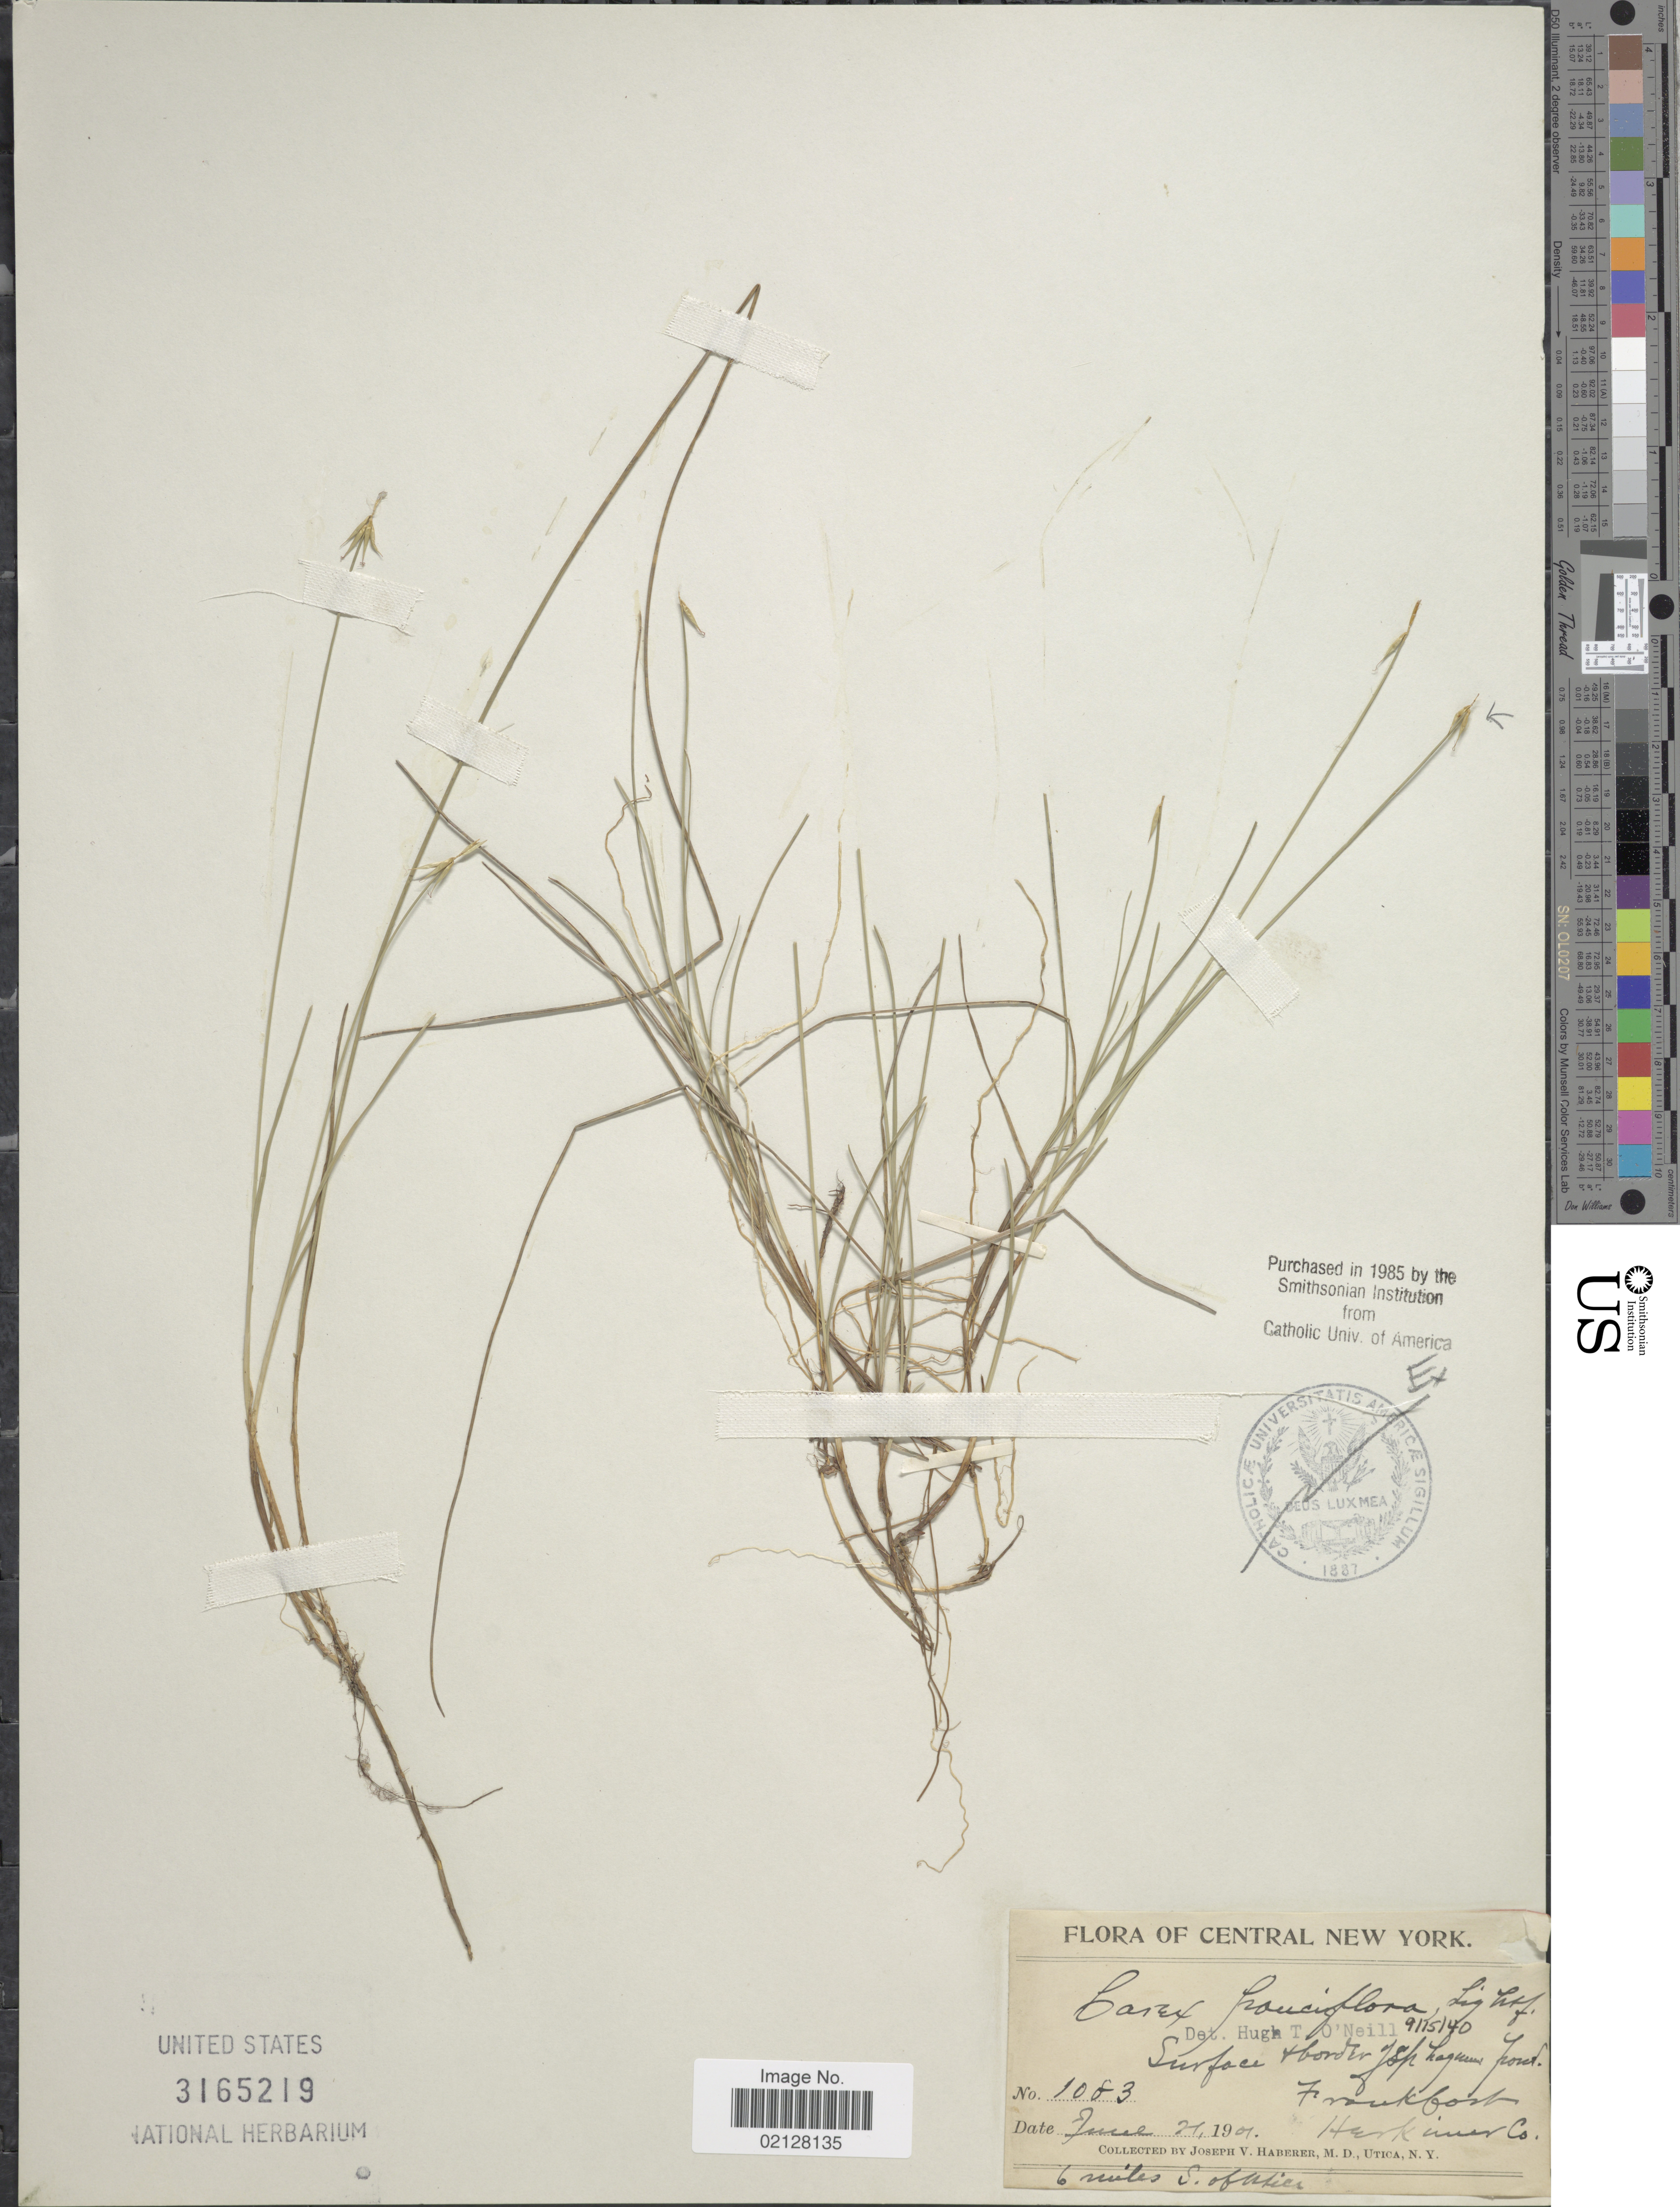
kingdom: Plantae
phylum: Tracheophyta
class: Liliopsida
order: Poales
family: Cyperaceae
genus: Carex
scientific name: Carex pauciflora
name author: Lightf.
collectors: J. V. Haberer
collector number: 1083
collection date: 1901-06-21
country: United States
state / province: New York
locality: Frankfort. Herkimer Co.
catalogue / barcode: US 3165219